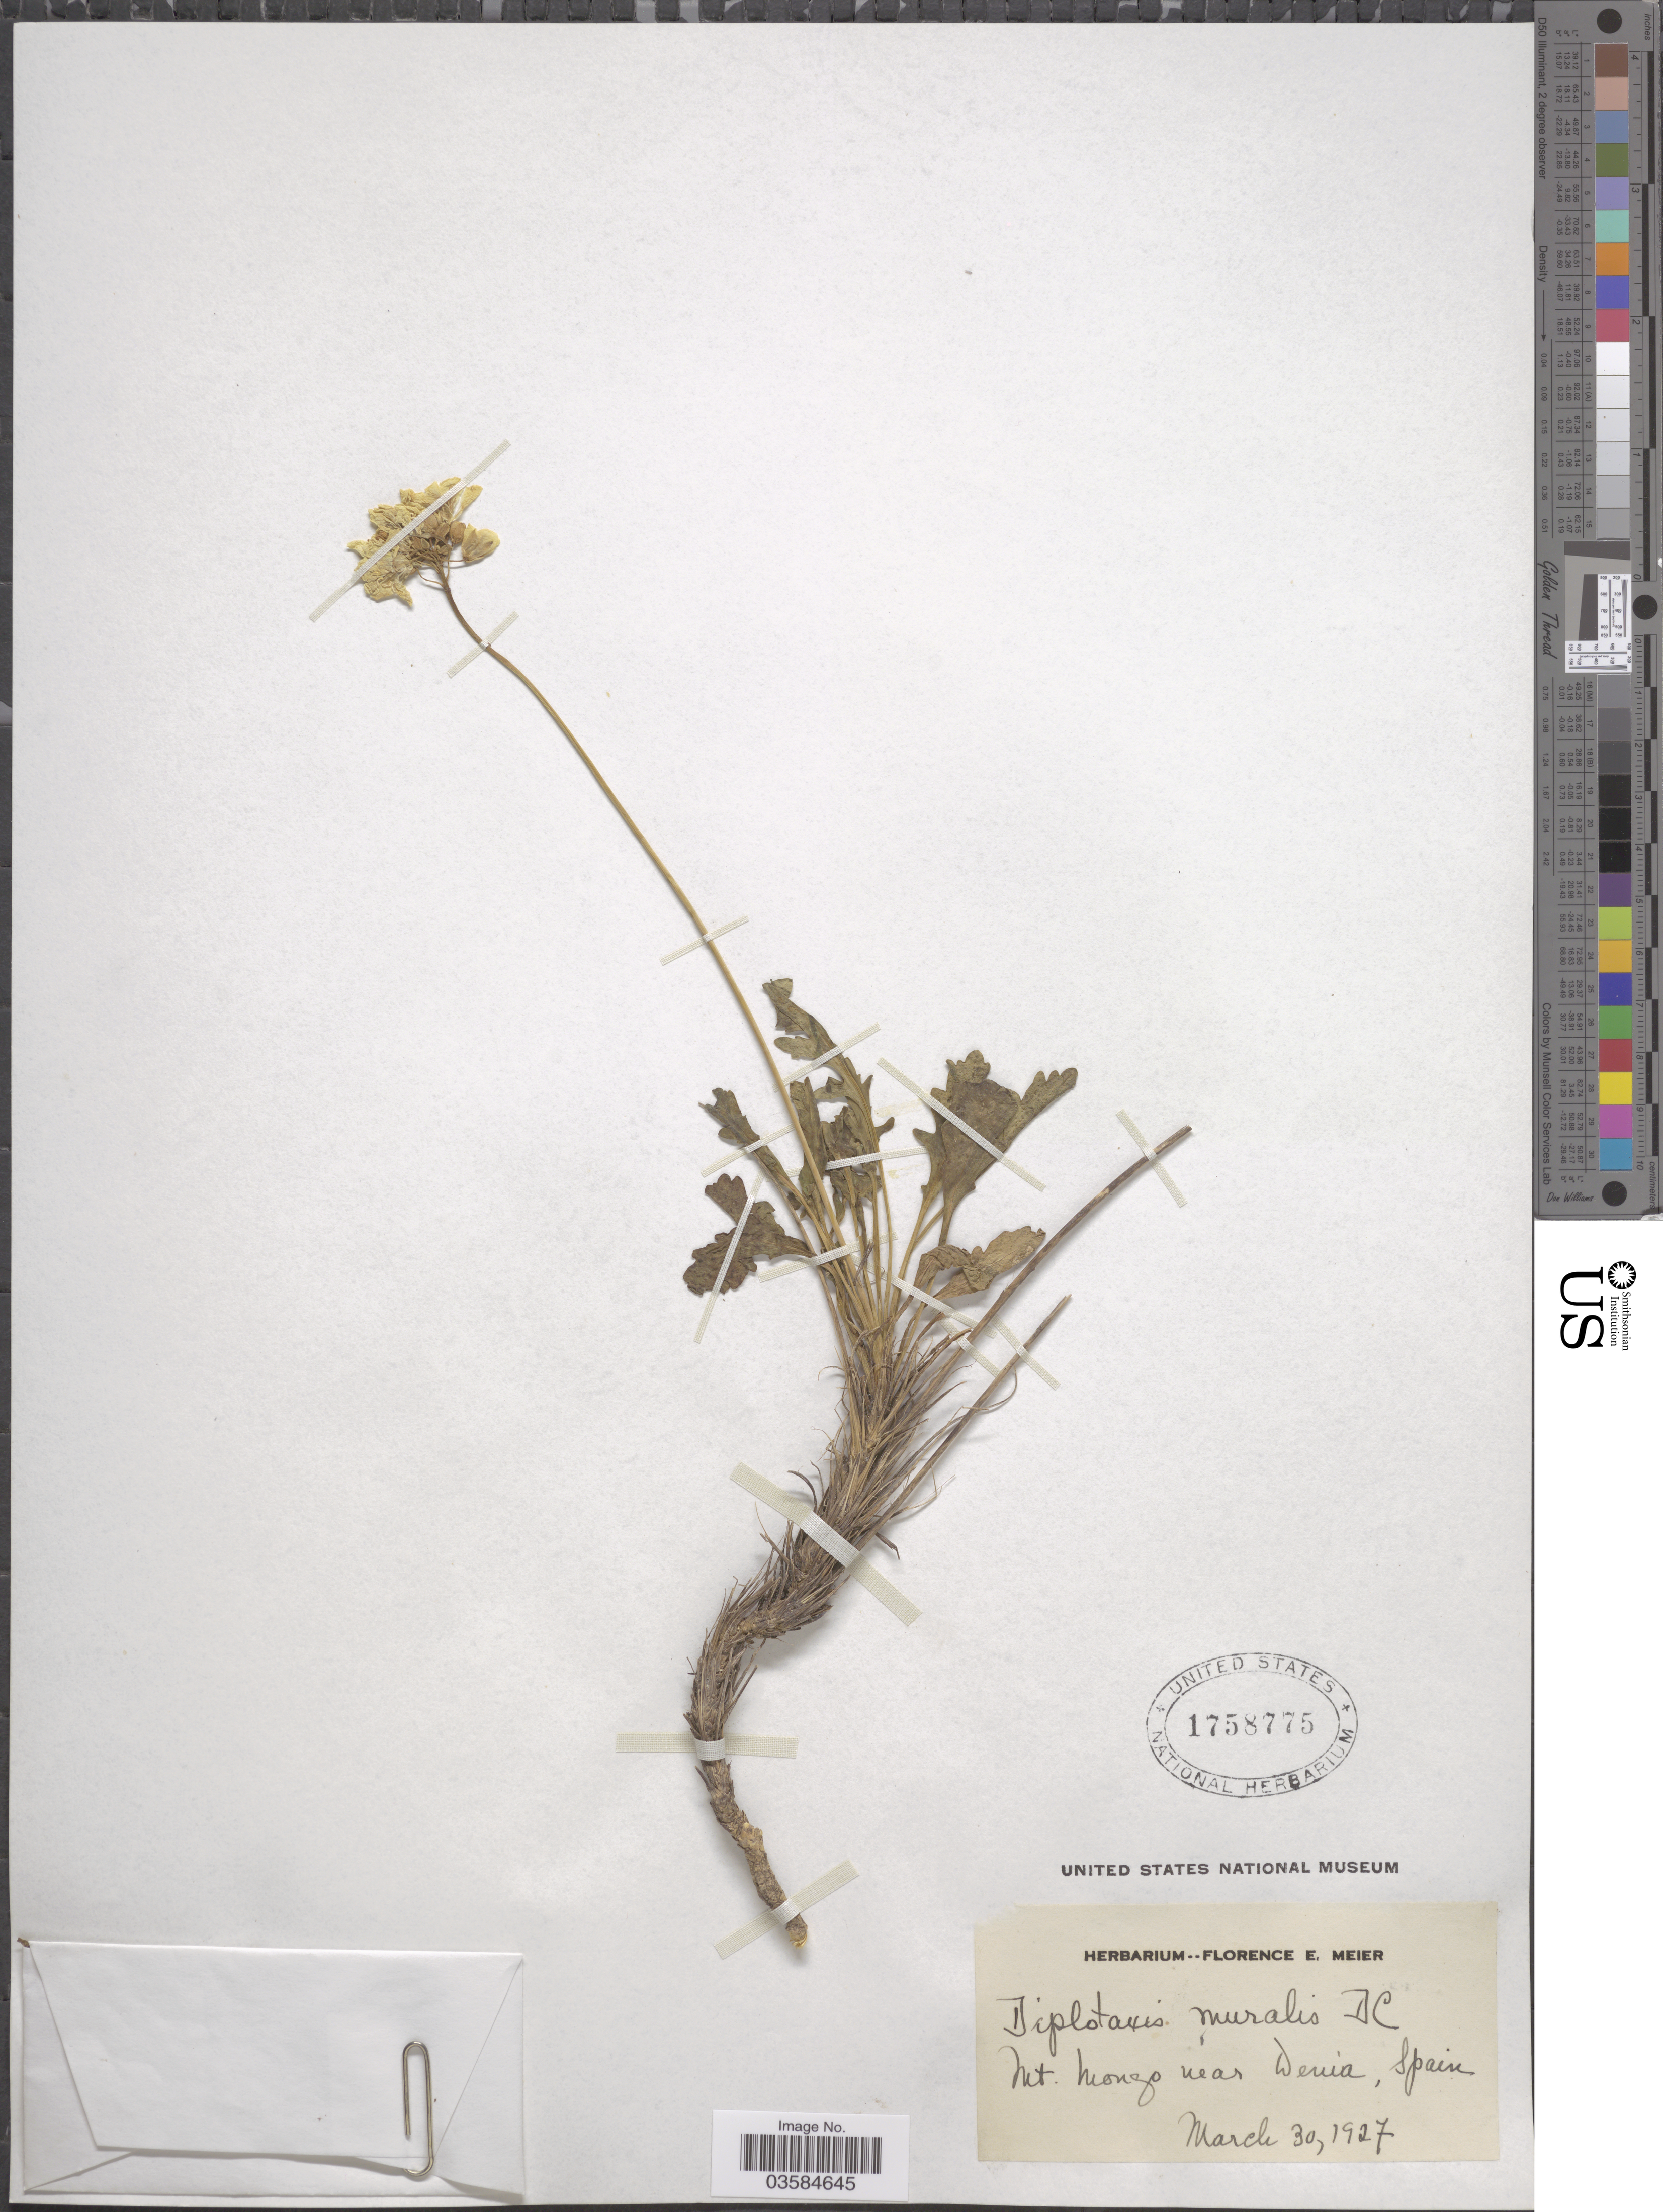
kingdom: Plantae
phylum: Tracheophyta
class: Magnoliopsida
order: Brassicales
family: Brassicaceae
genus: Diplotaxis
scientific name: Diplotaxis muralis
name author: (L.) DC.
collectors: ex herb. Florence E. Meier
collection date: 1927-03-30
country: Spain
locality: Mt. Mongo near Denia.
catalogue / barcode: US 1758775